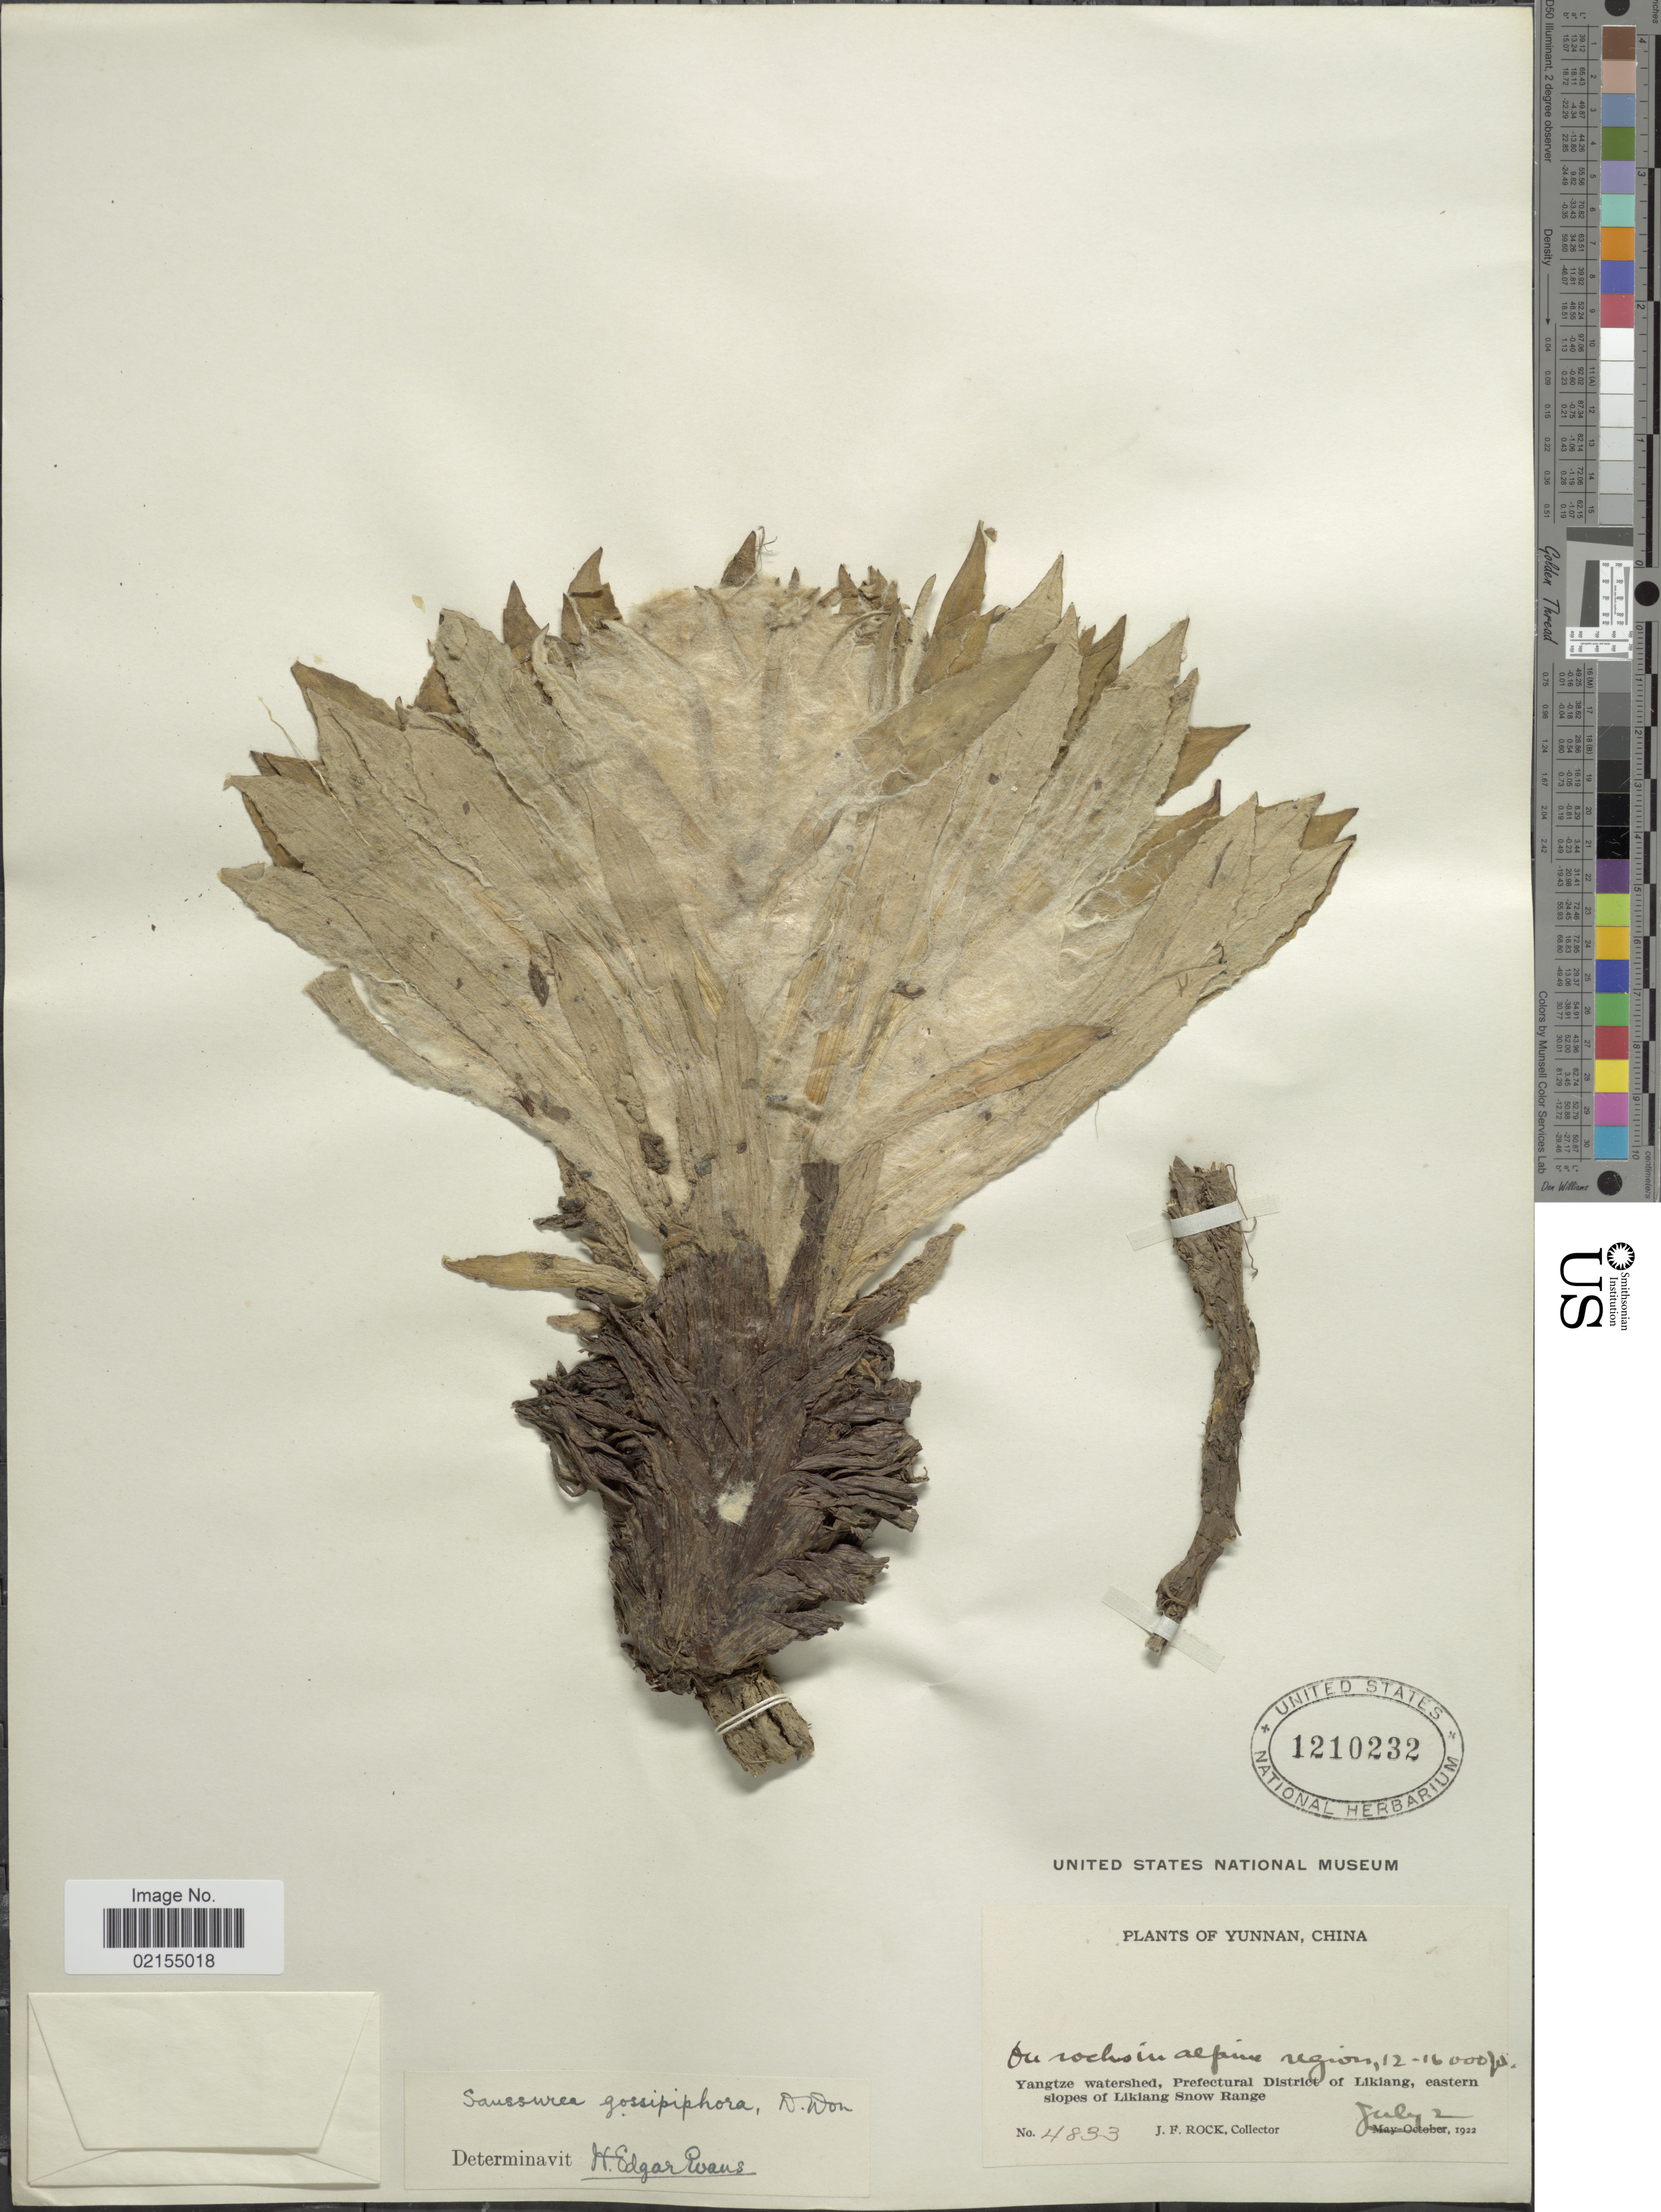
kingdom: Plantae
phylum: Tracheophyta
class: Magnoliopsida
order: Asterales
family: Asteraceae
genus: Saussurea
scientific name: Saussurea laniceps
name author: Hand.-Mazz.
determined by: Chen, Yousheng S.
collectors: J. Rock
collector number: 4833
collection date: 1922-07-02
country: China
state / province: Yunnan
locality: Yangtze watershed, Prefectuyral District of Likiang, eastern slopes of Likiang Snow Range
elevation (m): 3658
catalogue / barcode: US 1210232